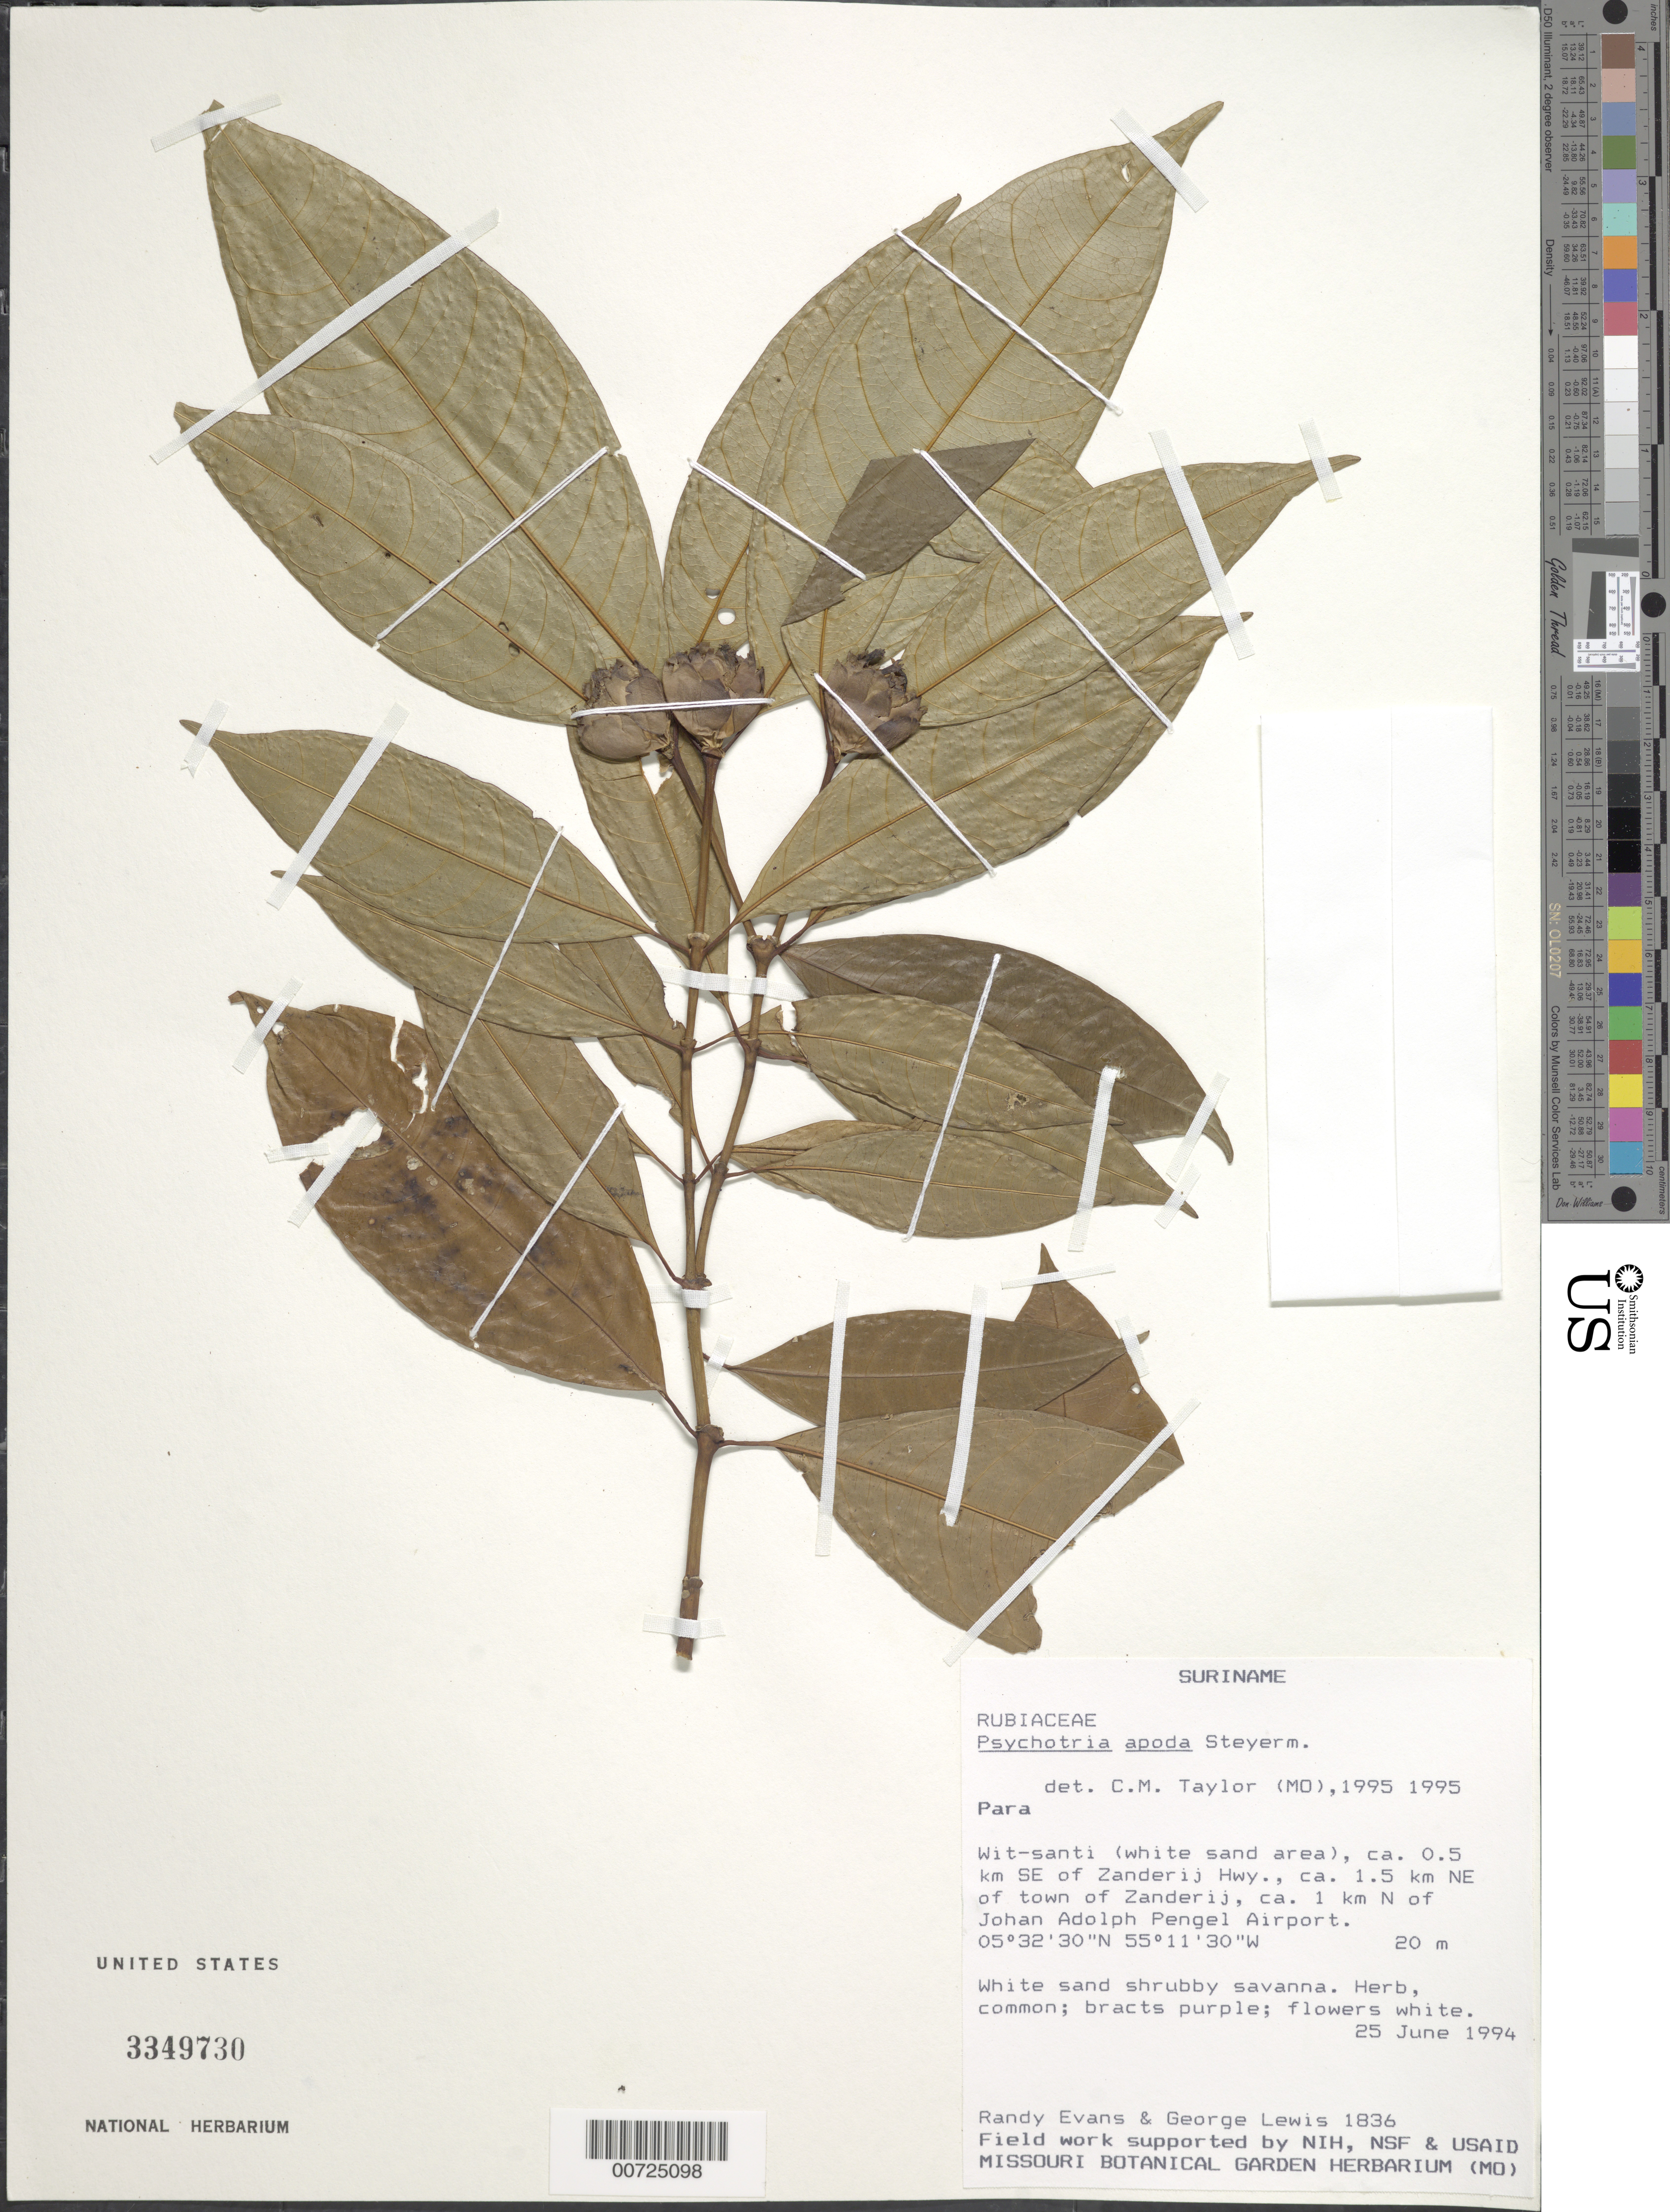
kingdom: Plantae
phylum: Tracheophyta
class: Magnoliopsida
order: Gentianales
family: Rubiaceae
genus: Palicourea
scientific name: Palicourea apoda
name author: (Steyerm.) Delprete & J.H. Kirkbr.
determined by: Kirkbride, J. H., Jr.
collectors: R. Evans & G. Lewis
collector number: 1836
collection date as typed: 25-Jun-94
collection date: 1994-06-25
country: Suriname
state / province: Para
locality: Wit-santi, ca. 0.5 km SE of Zanderij Hwy., 1.5 km NE of town of Zanderij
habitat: White sand shrubby savanna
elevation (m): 20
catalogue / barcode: US 3349730